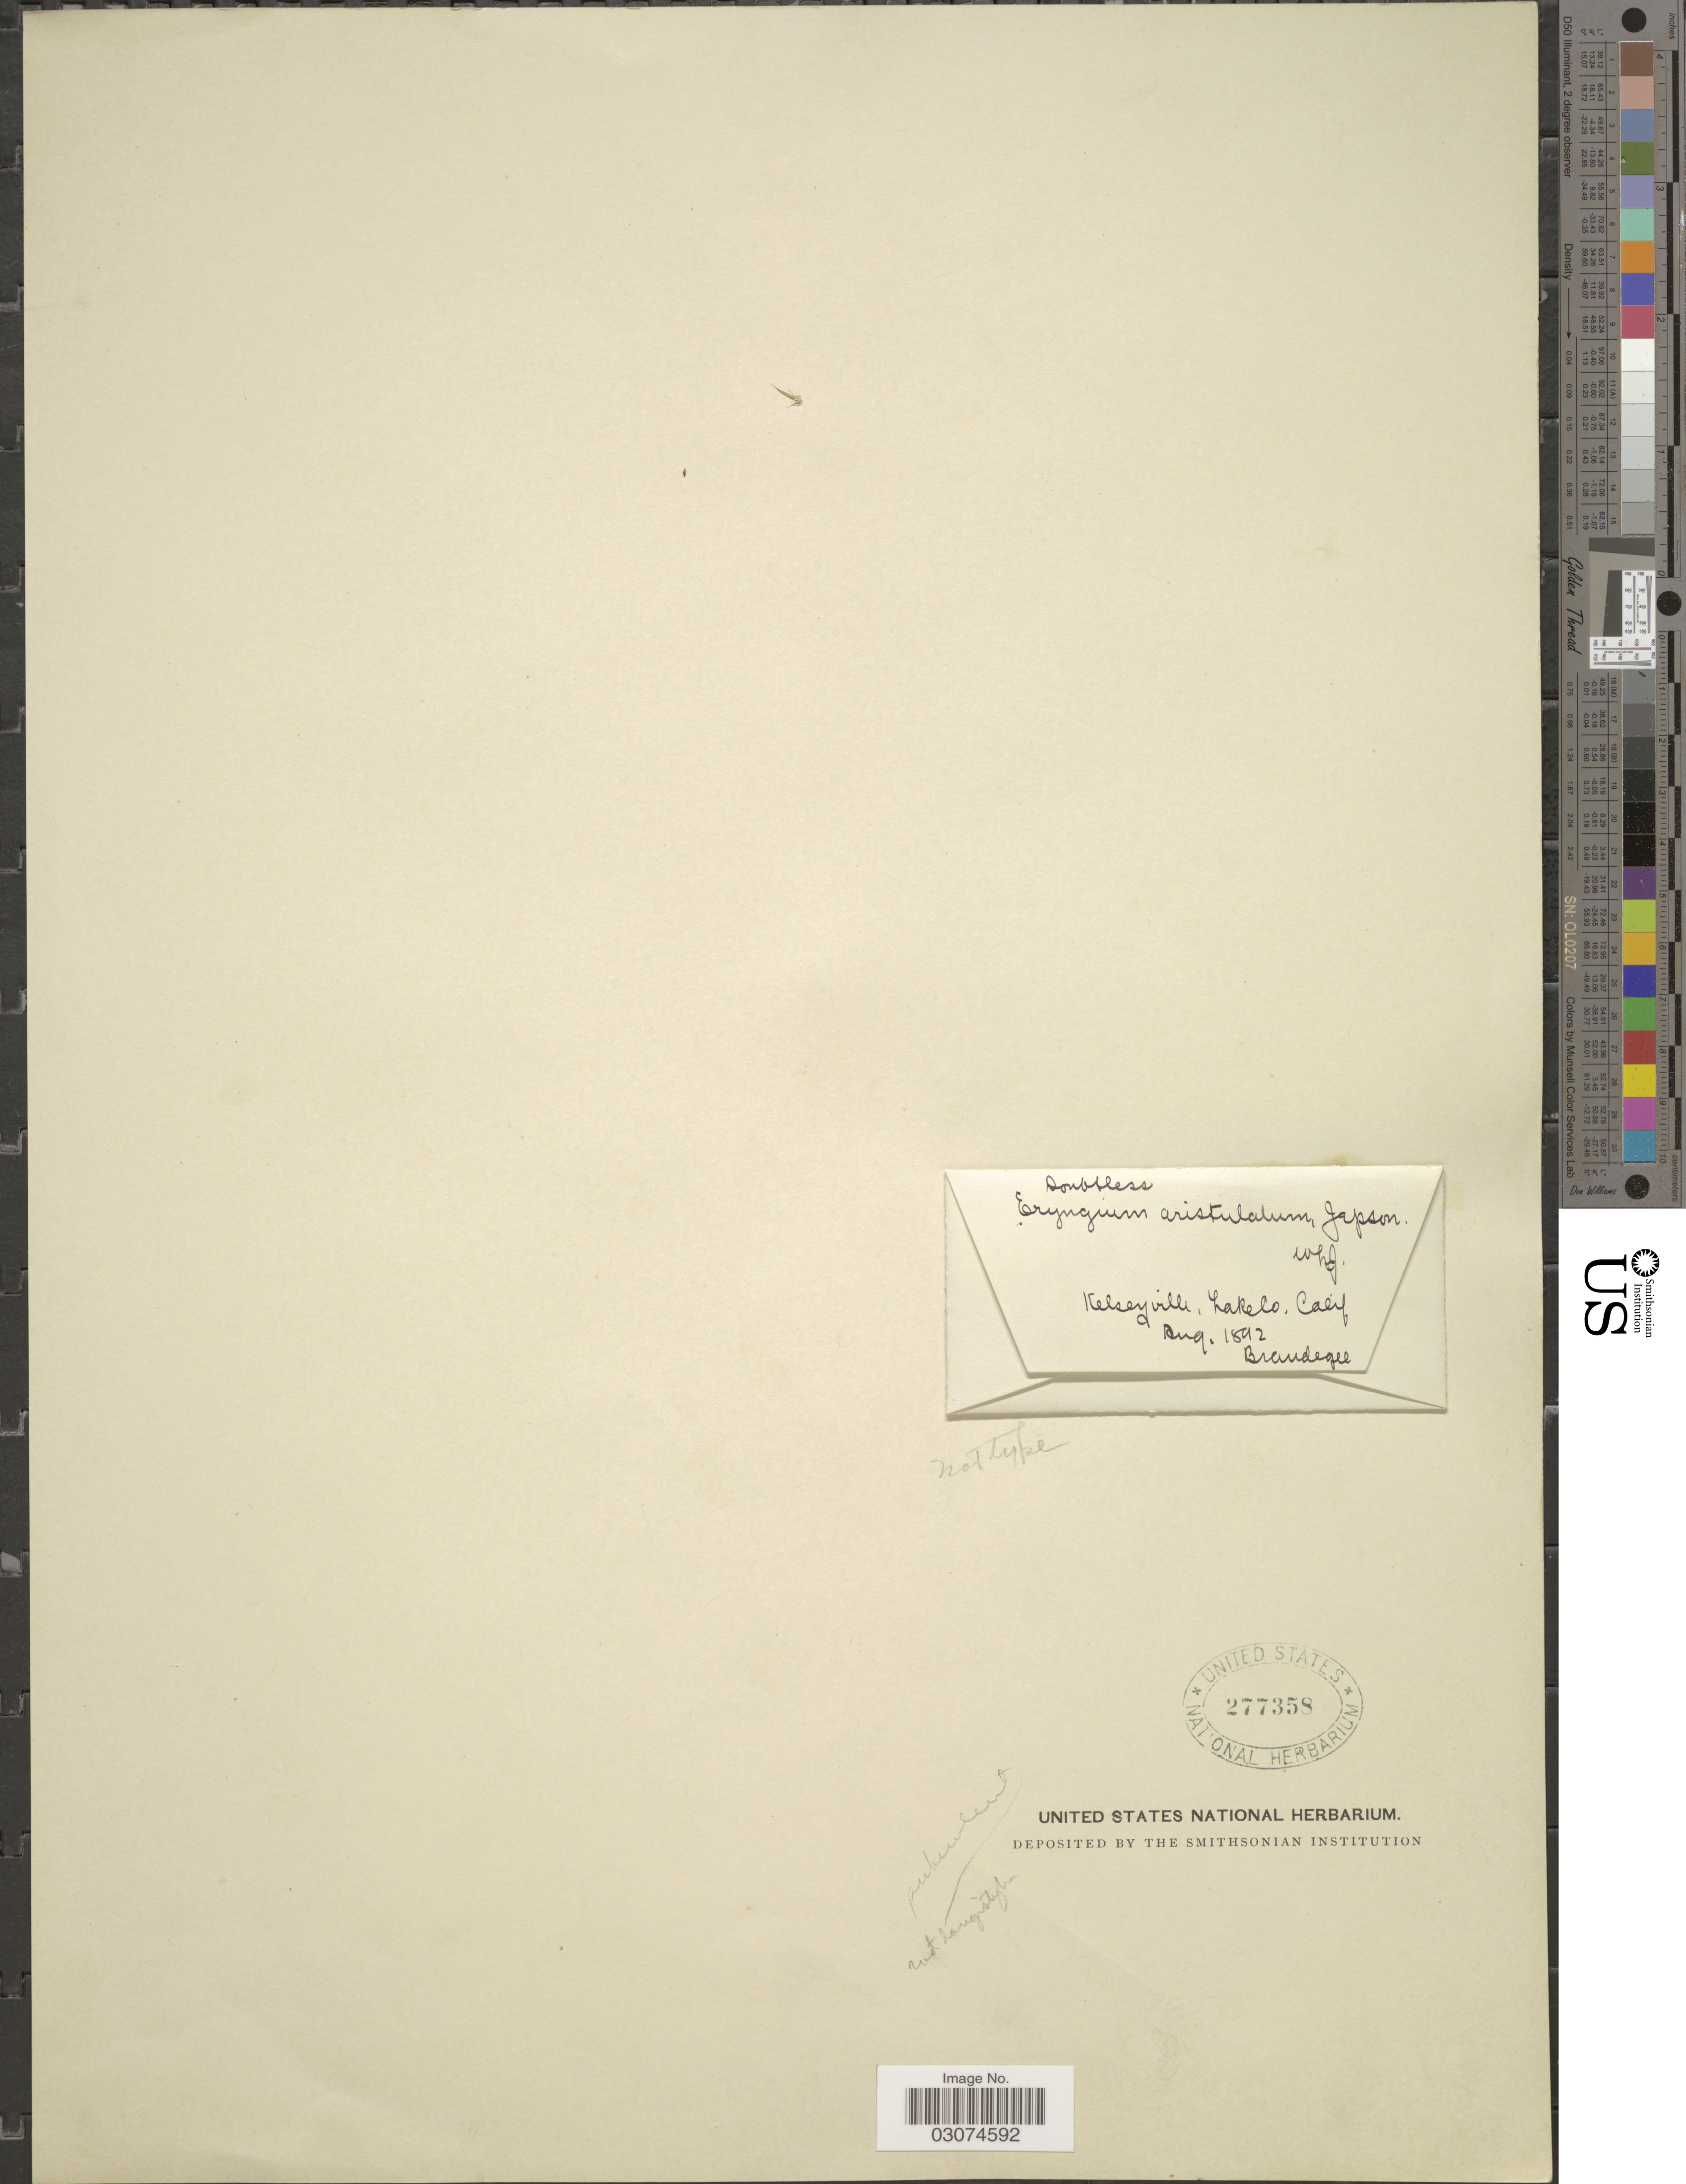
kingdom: Plantae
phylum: Tracheophyta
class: Magnoliopsida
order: Apiales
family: Apiaceae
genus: Eryngium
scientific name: Eryngium aristulatum var. aristulatum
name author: Jeps.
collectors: -- Brandegee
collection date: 1892-08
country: United States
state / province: California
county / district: Lake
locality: Kelseyville, Lake Co. Calif.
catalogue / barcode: US 277358